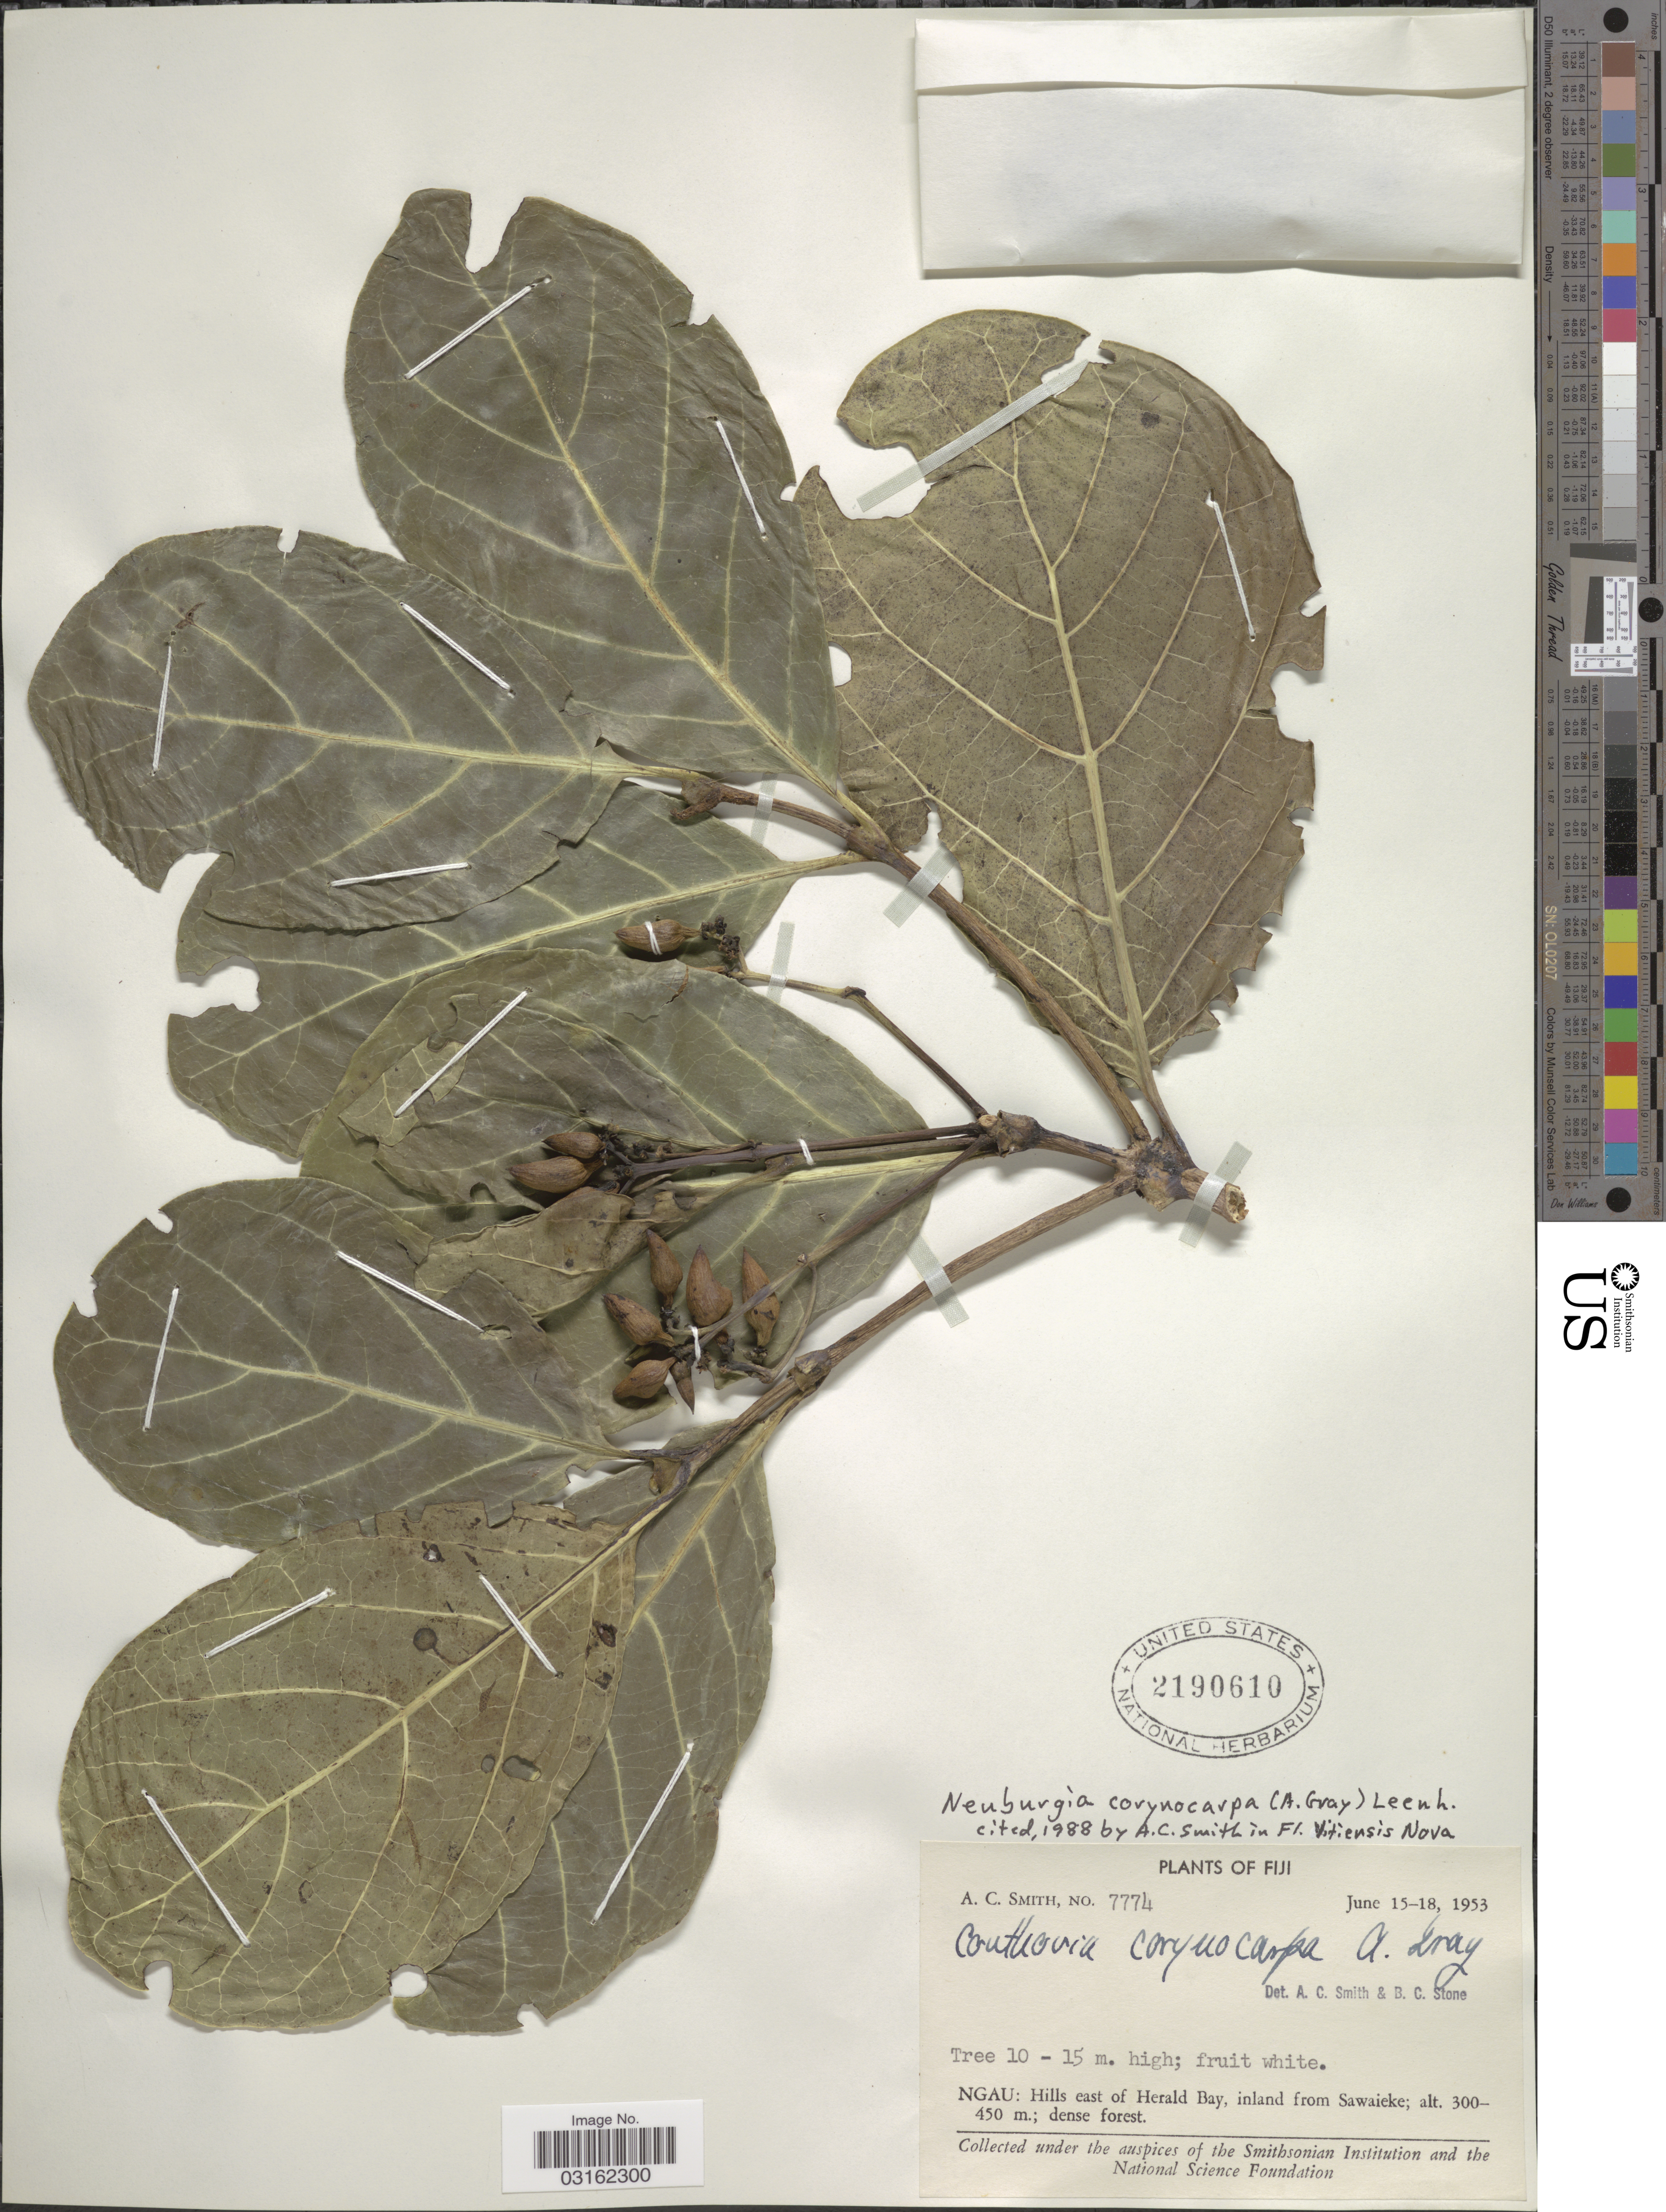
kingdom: Plantae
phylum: Tracheophyta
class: Magnoliopsida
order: Gentianales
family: Loganiaceae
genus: Neuburgia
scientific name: Neuburgia corynocarpa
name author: (A. Gray) Leenh.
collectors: A. C. Smith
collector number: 7774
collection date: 1953-06-15/1953-06-18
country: Fiji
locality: Ngau: Hills east of Herald Bay, inland from Sawaieke.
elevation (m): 300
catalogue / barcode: US 2190610